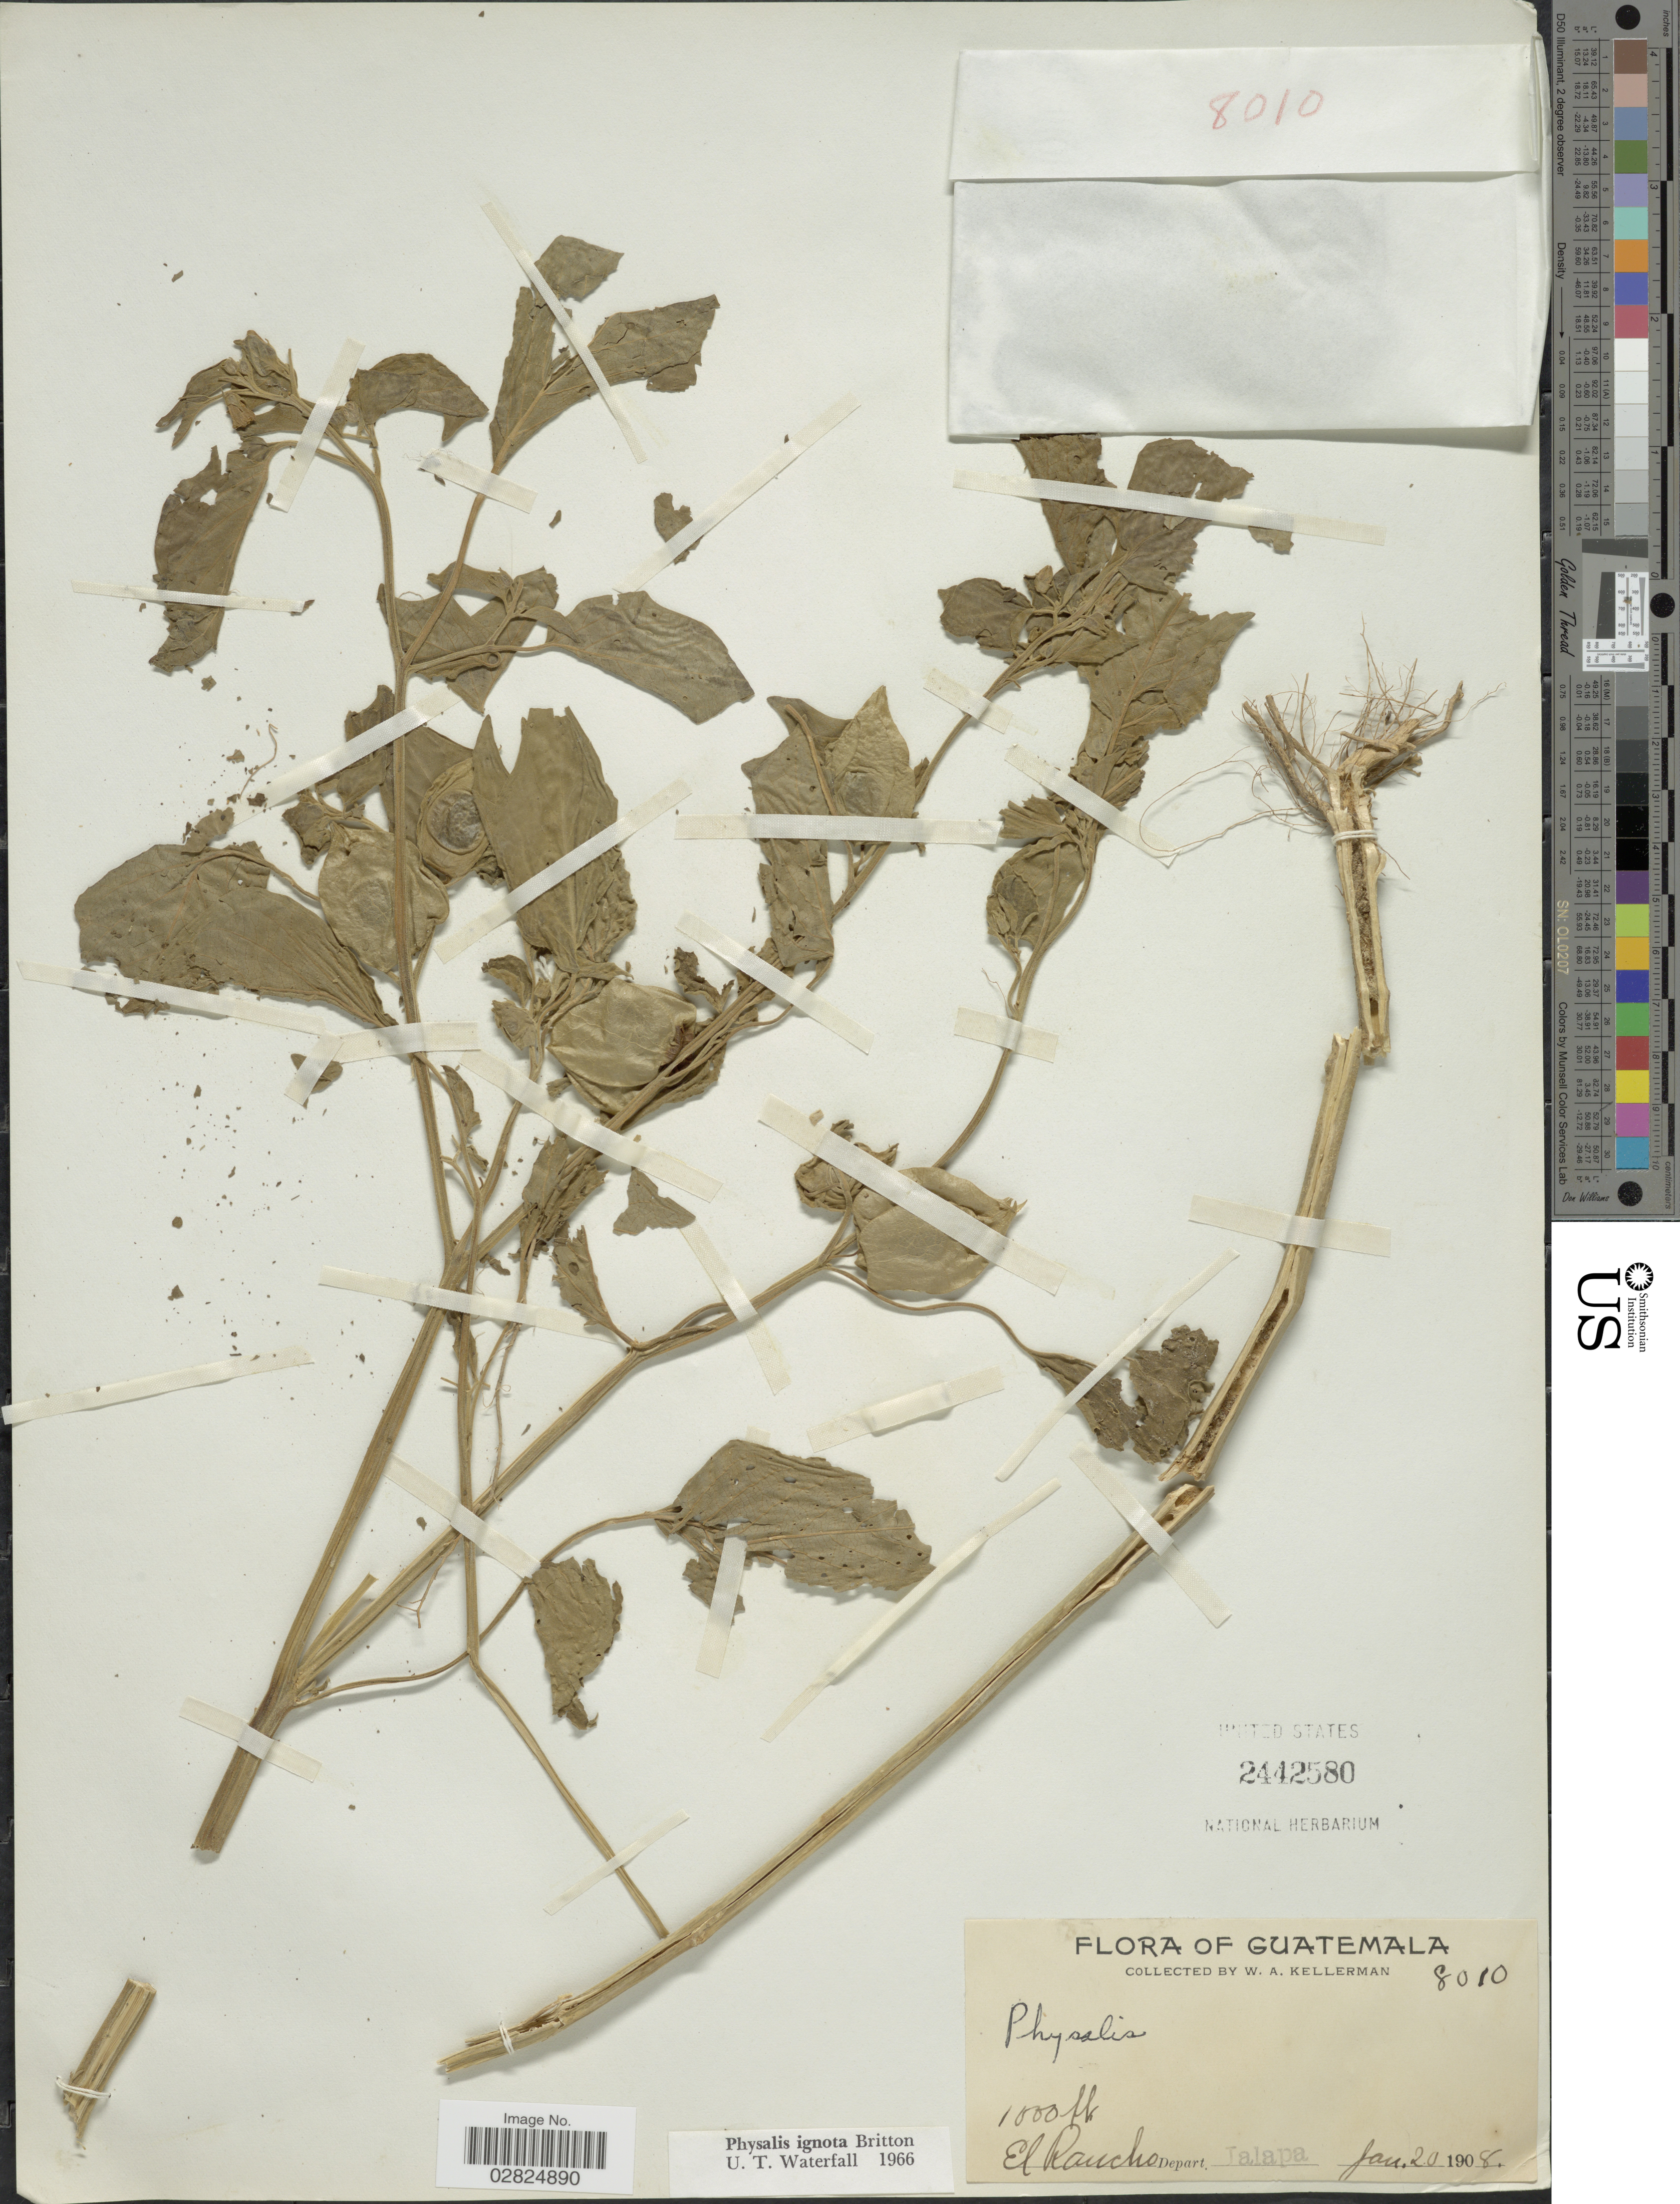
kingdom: Plantae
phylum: Tracheophyta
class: Magnoliopsida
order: Solanales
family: Solanaceae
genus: Physalis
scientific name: Physalis ignota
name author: Britton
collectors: W. Kellerman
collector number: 8010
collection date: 1908-01-20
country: Guatemala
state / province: Jalapa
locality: El Rancho Depart. Jalapa.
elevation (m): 305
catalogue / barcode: US 2442580